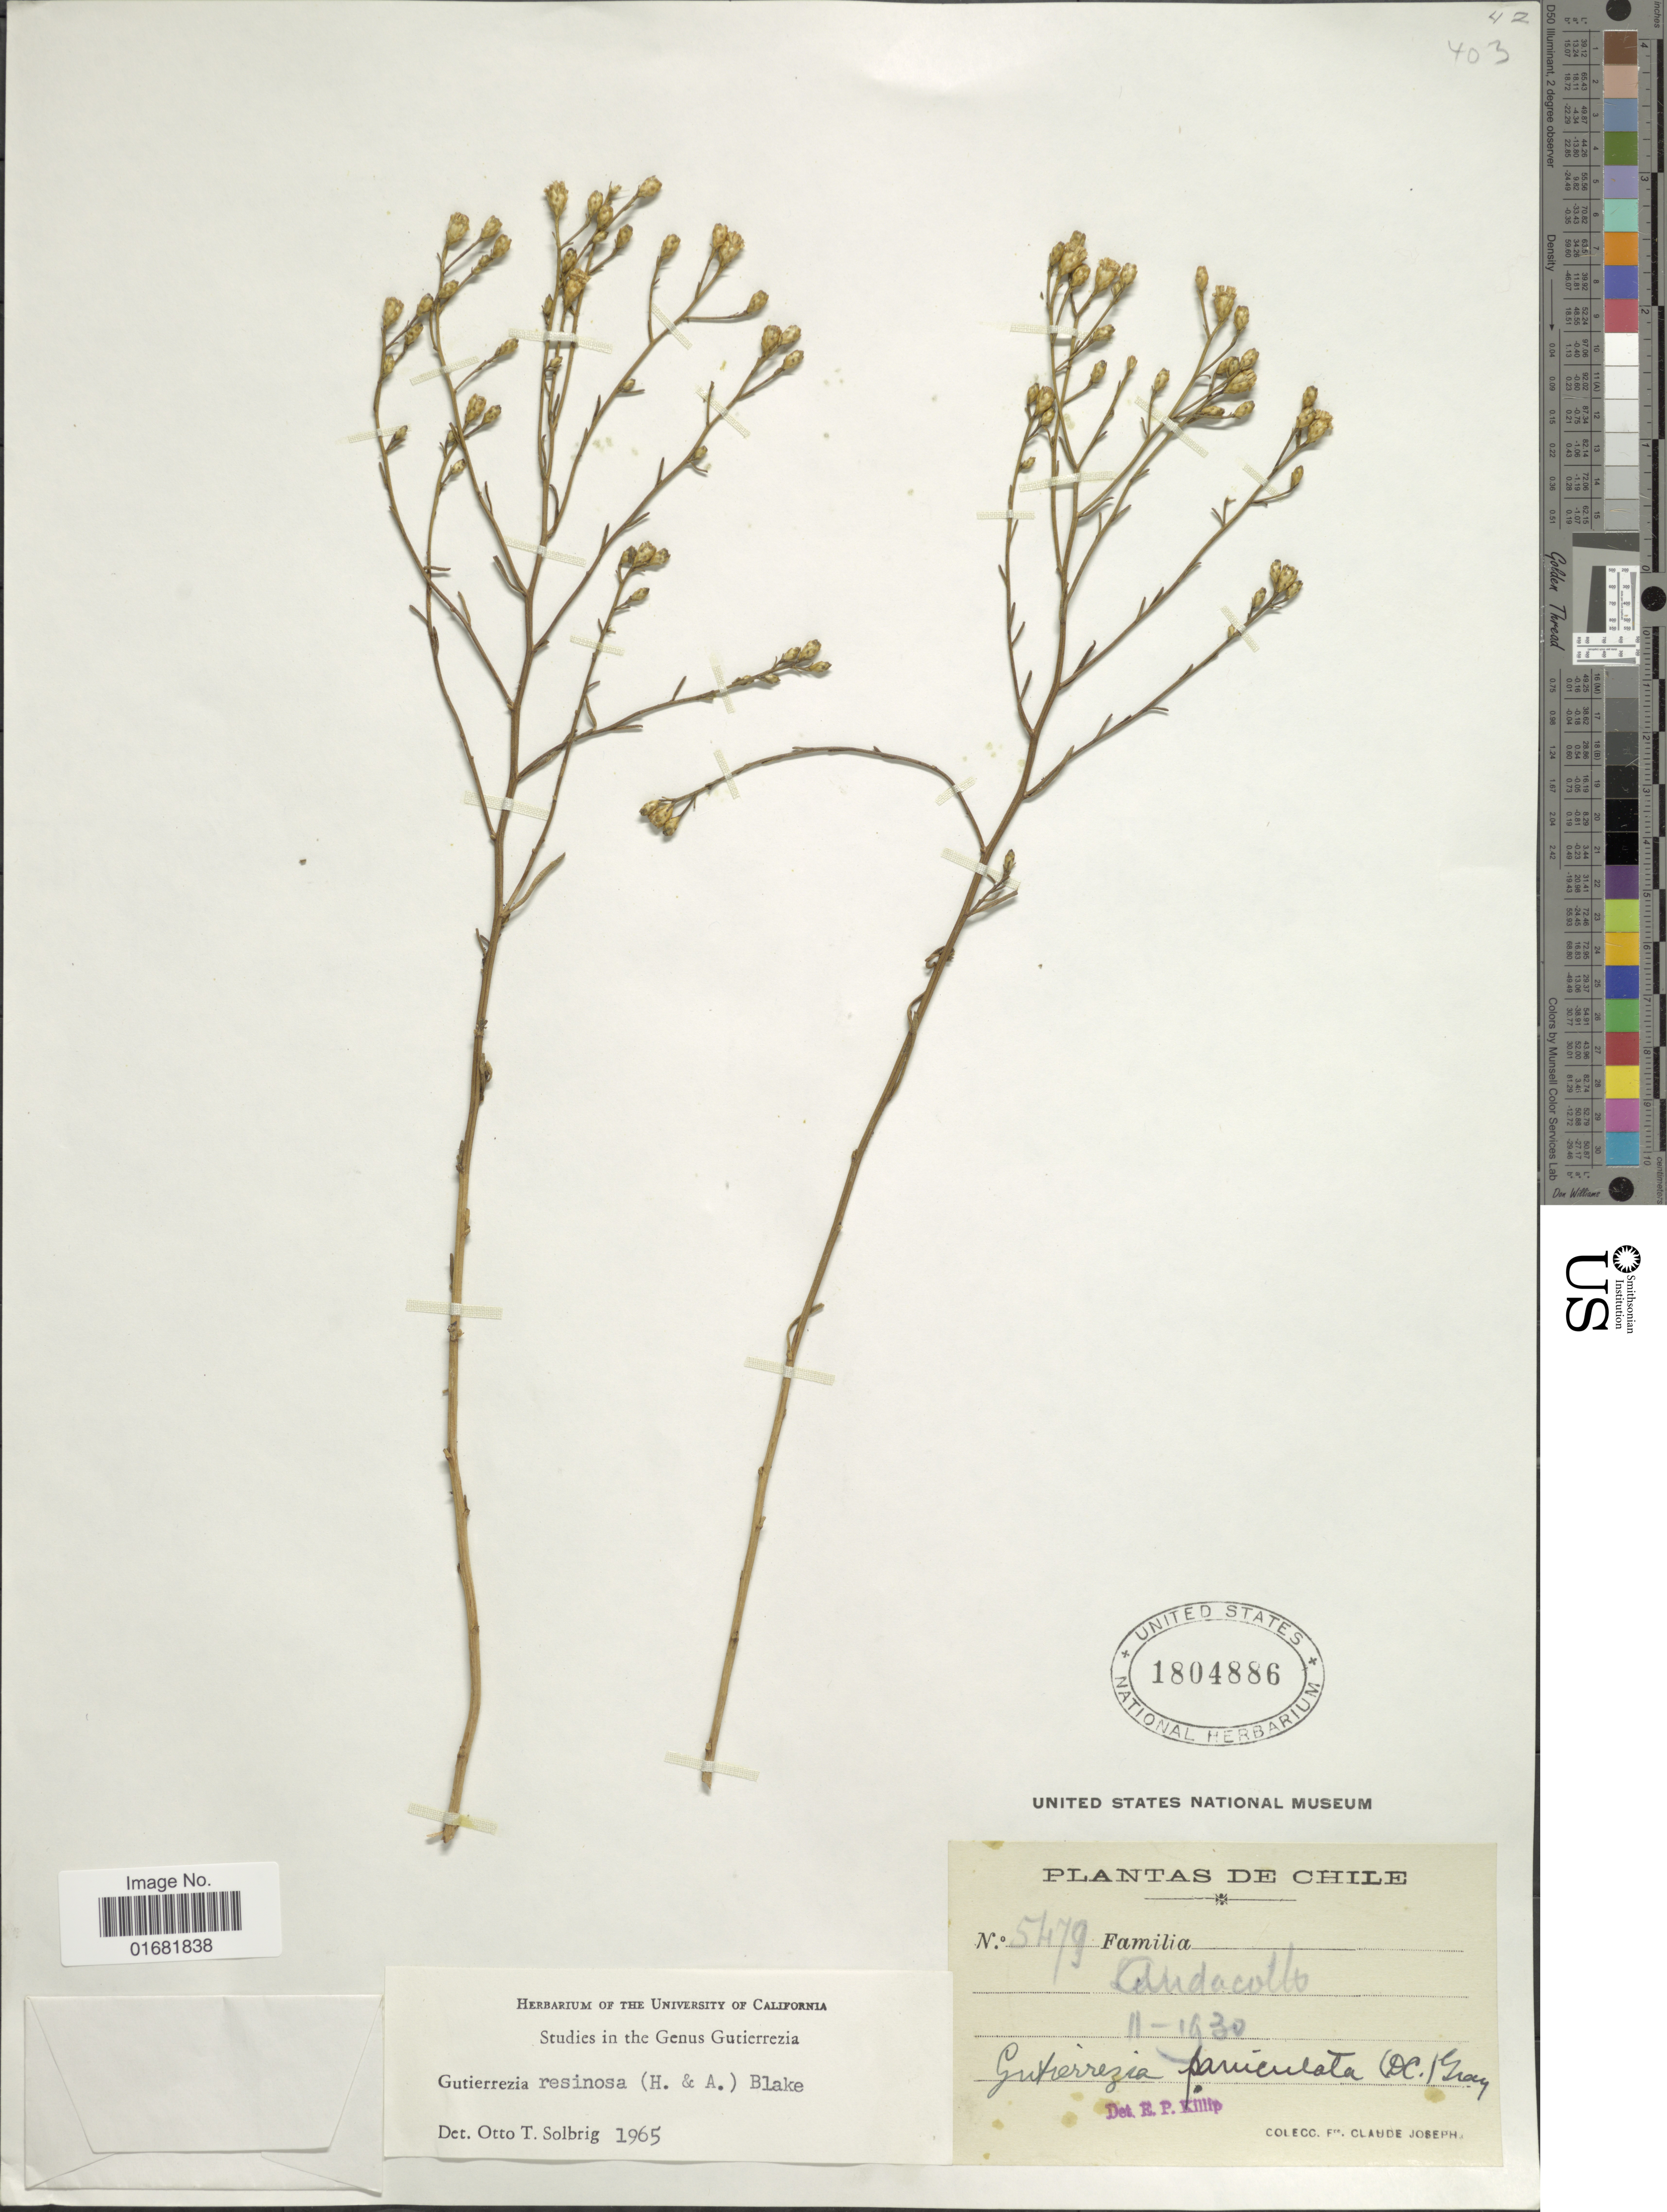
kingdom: Plantae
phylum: Tracheophyta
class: Magnoliopsida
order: Asterales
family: Asteraceae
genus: Gutierrezia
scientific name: Gutierrezia resinosa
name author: (Hook. & Arn.) S.F. Blake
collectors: Bro. Claude-Joseph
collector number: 5479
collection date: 1930-02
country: Chile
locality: Andacollo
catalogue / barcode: US 1804886